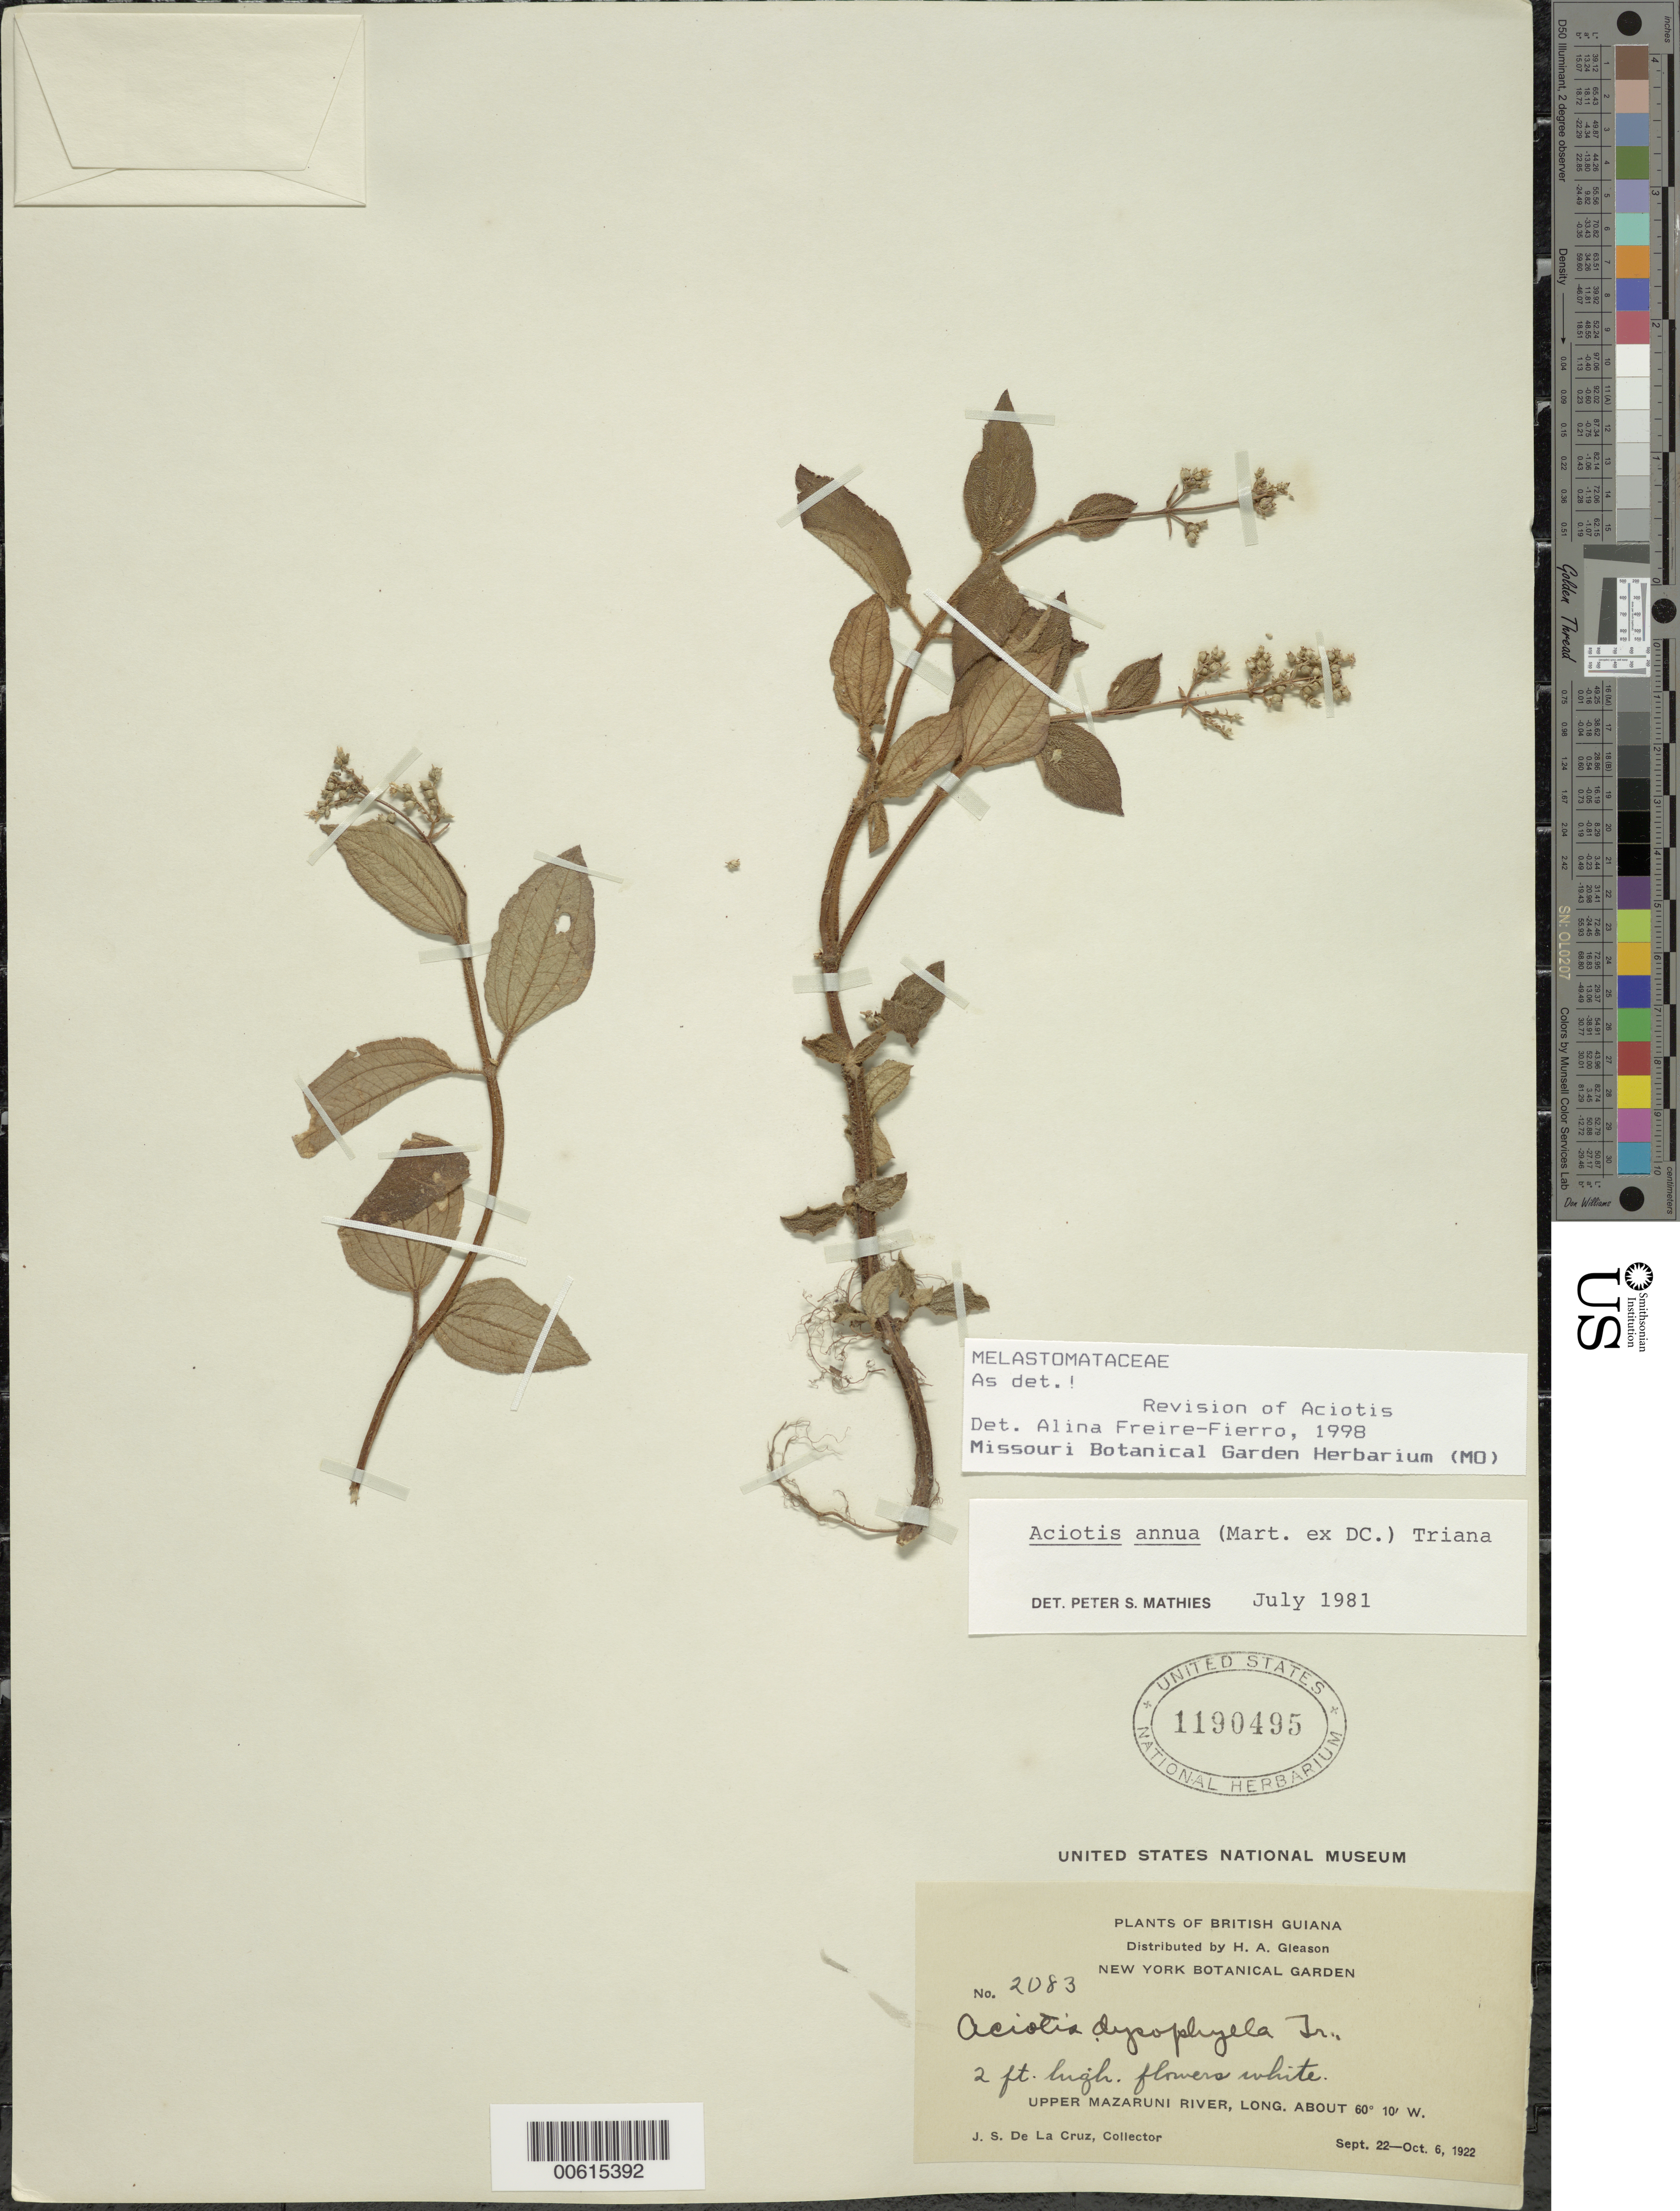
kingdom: Plantae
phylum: Tracheophyta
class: Magnoliopsida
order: Myrtales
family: Melastomataceae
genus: Aciotis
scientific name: Aciotis annua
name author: (Mart. ex DC.) Triana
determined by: Freire-Fierro, A.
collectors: J. S. de la Cruz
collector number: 2083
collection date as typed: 22-Sep-22 to 6-Oct-22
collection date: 1922-09-22/1922-10-06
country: Guyana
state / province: Cuyuni-Mazaruni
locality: Upper Mazaruni R.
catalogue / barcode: US 1190495